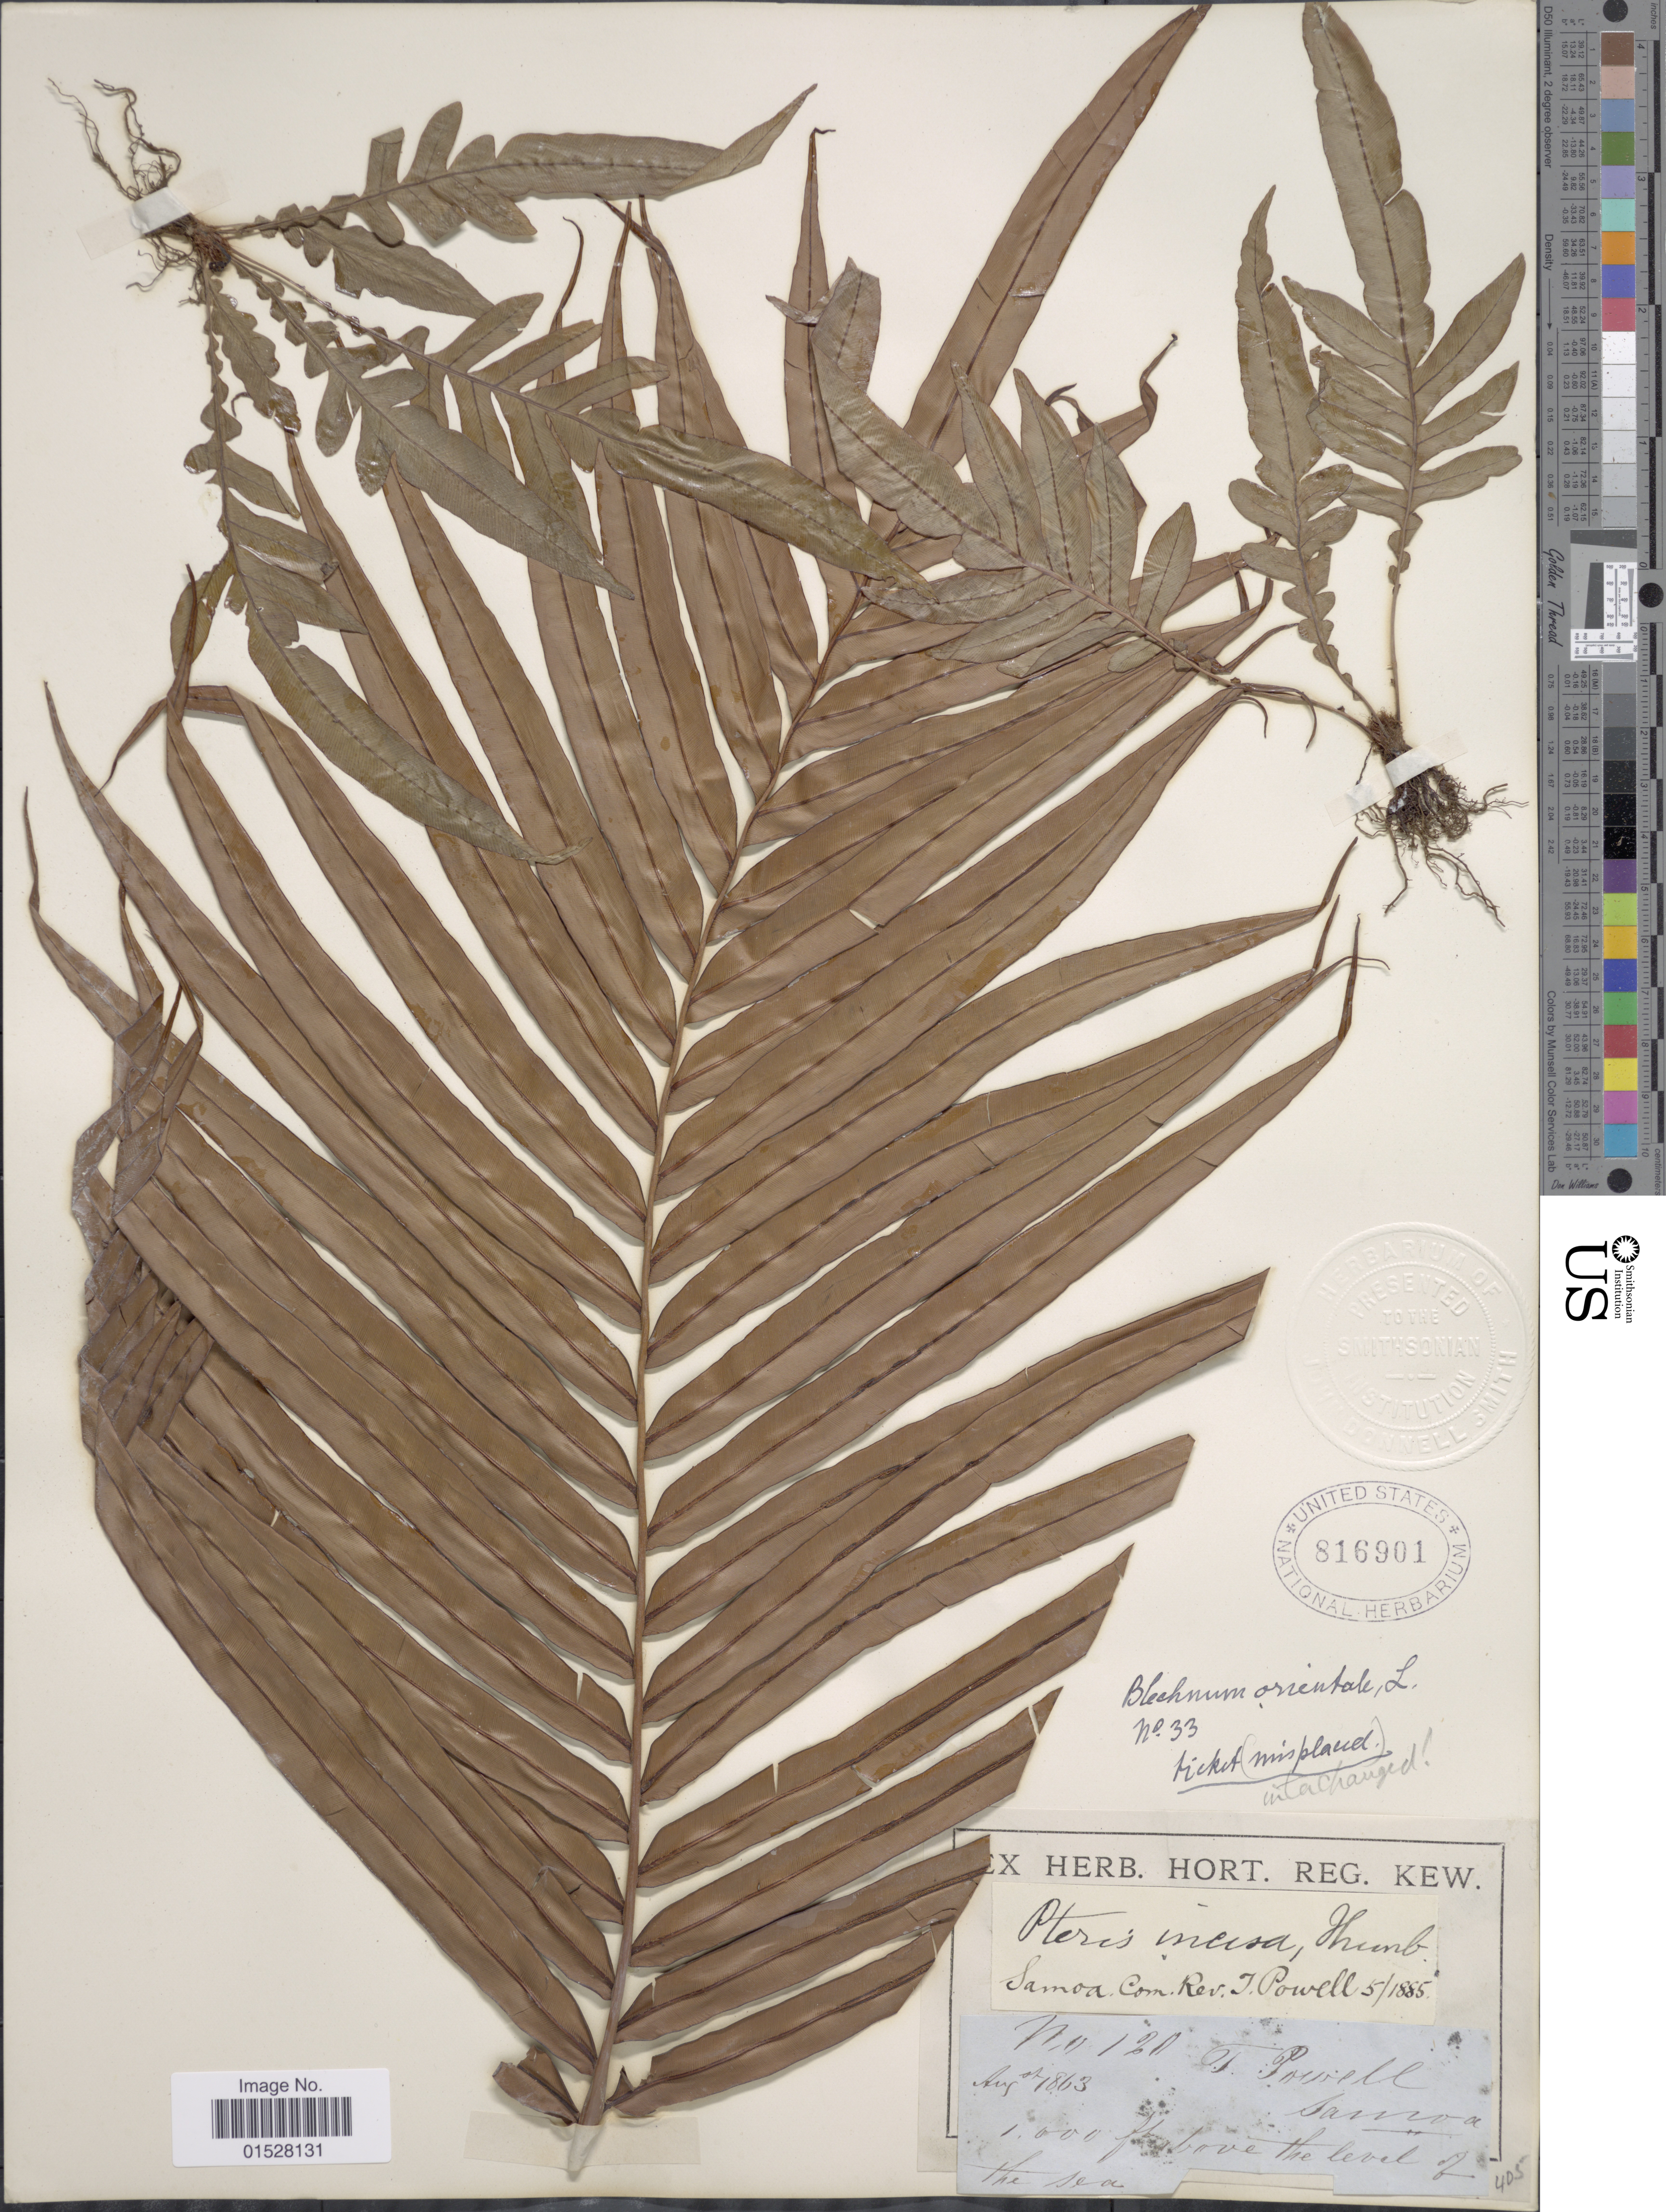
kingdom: Plantae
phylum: Tracheophyta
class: Polypodiopsida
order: Polypodiales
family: Blechnaceae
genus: Blechnum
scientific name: Blechnum orientale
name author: L.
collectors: J. Powell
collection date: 1885-05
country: American Samoa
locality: Samoa.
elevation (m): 305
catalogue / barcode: US 816901